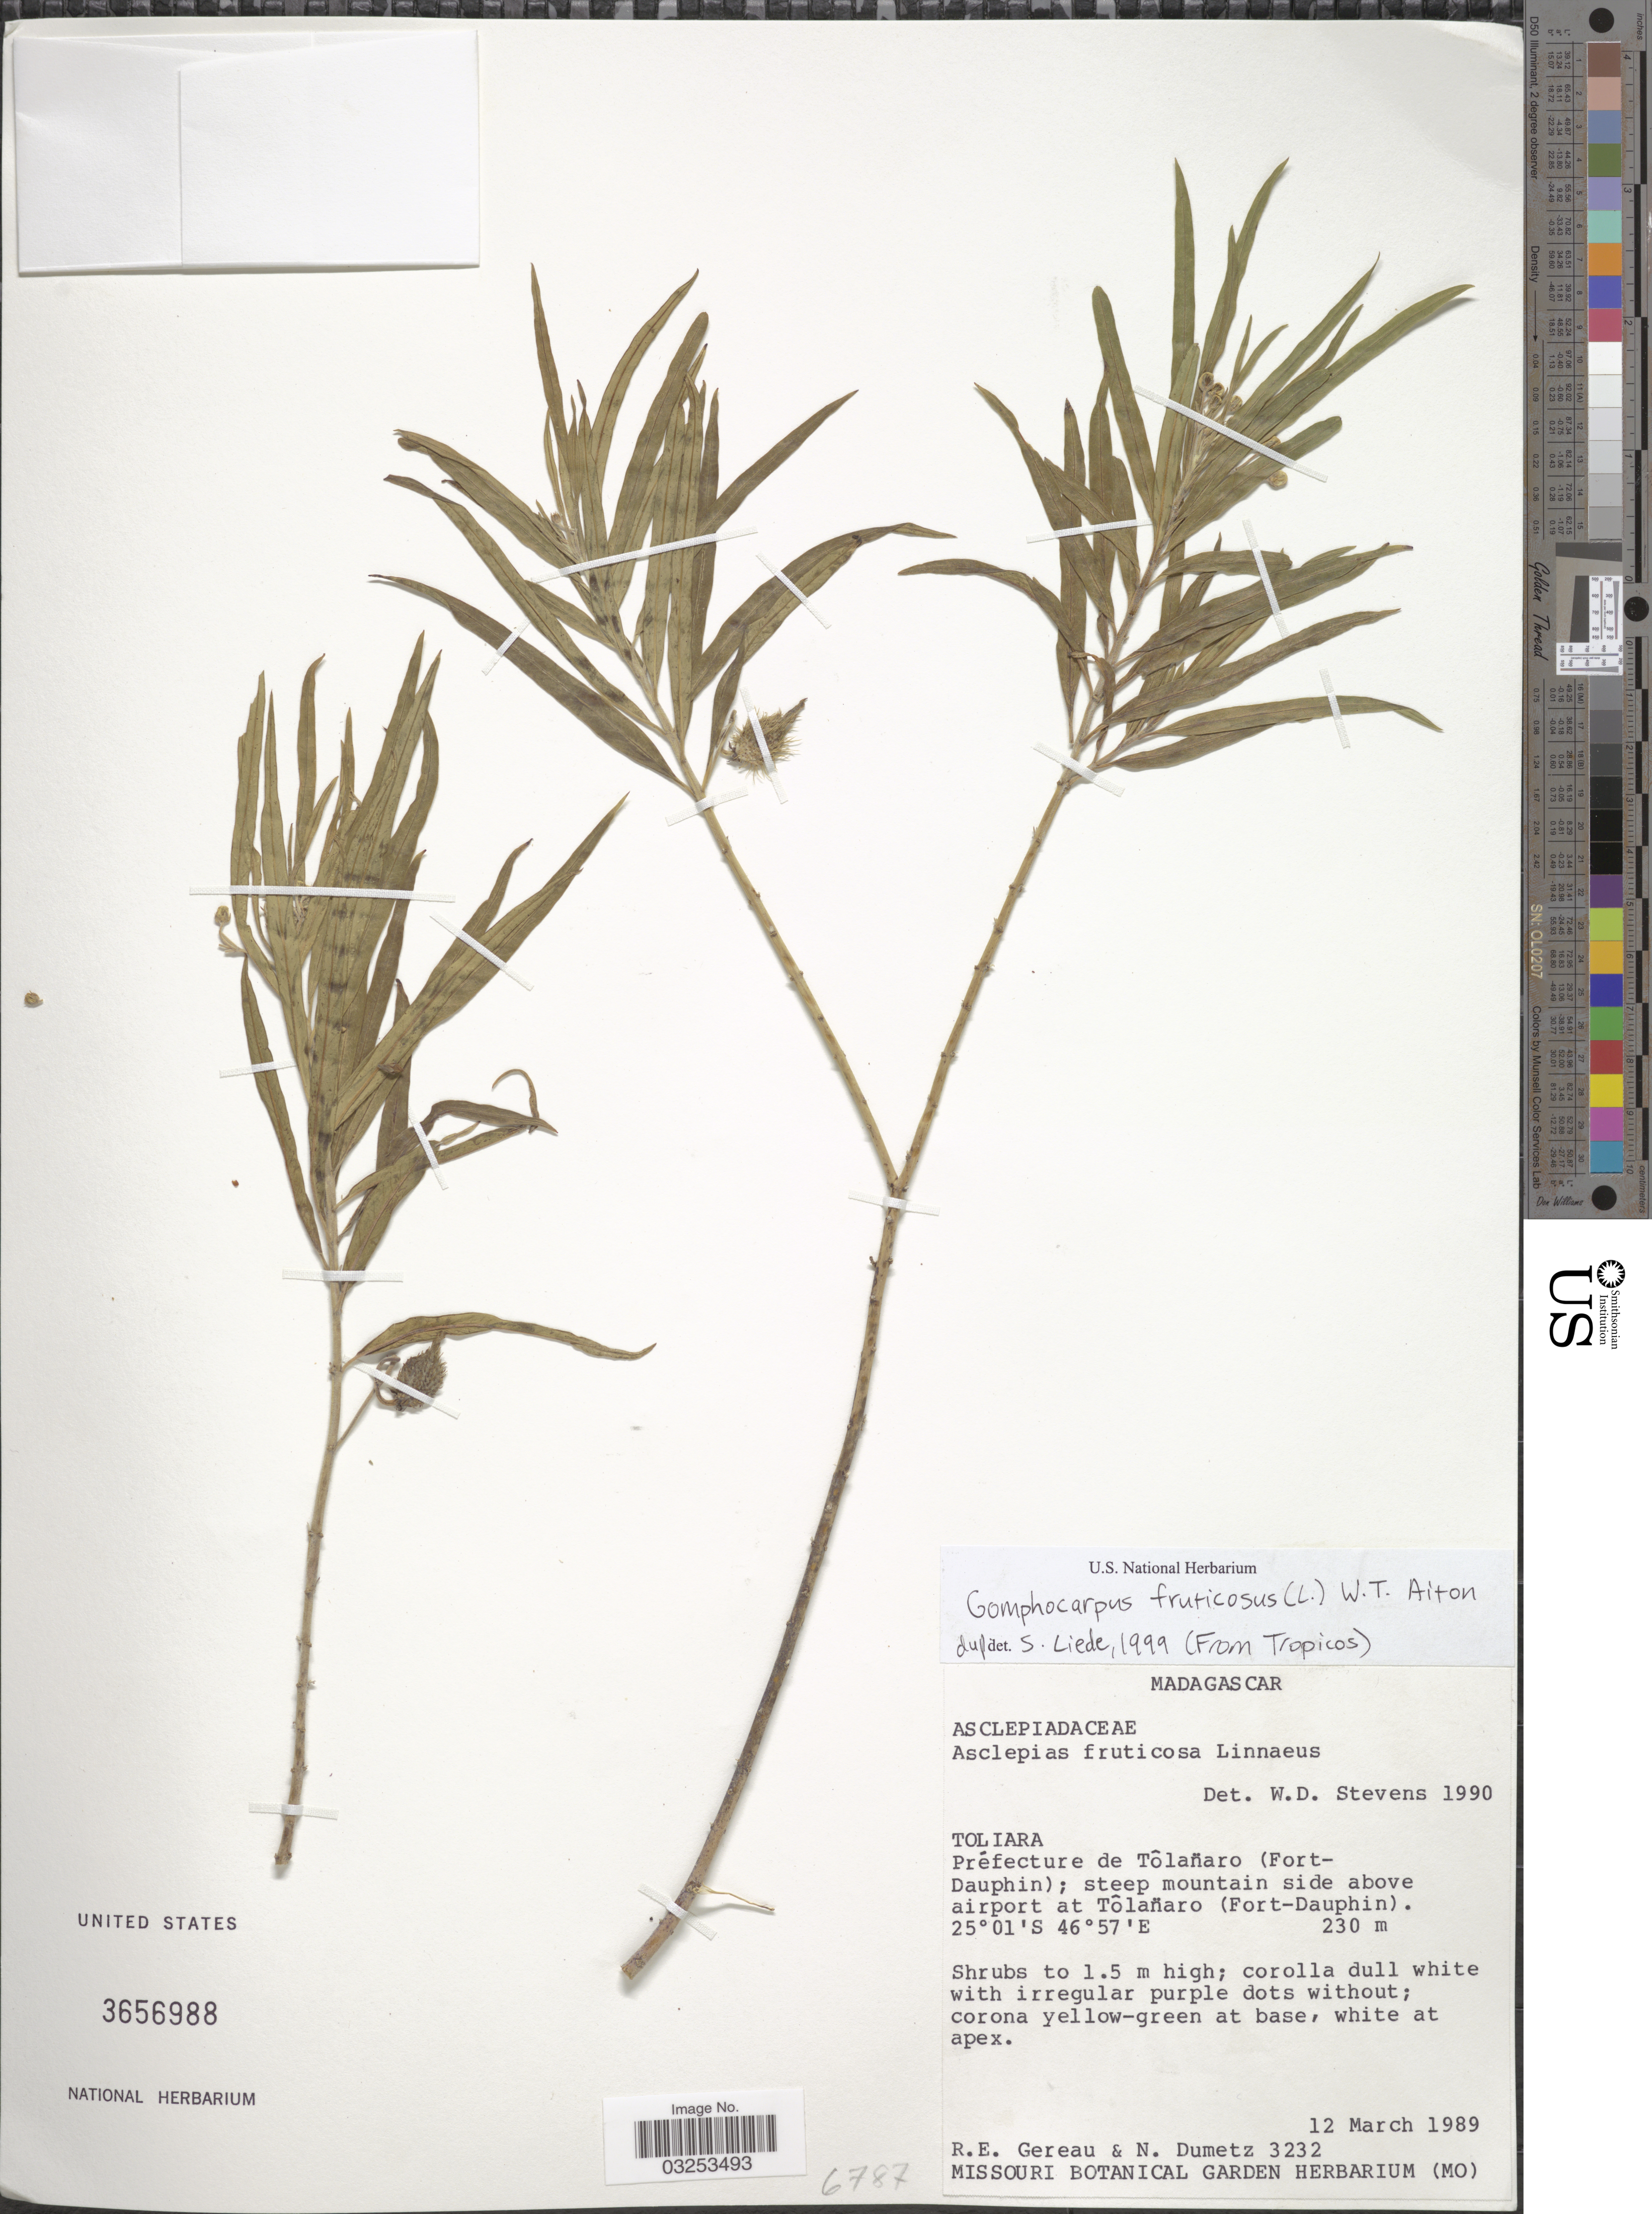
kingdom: Plantae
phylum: Tracheophyta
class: Magnoliopsida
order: Gentianales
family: Apocynaceae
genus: Gomphocarpus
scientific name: Gomphocarpus fruticosus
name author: (L.) W.T. Aiton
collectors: R. Gereau & N. Dumetz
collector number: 3232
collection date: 1989-03-12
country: Madagascar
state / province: Anosy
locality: Préfecture de Tôlanaro (Fort Dauphin); steep mountain side above airport at Tôlanaro (Fort Dauphin).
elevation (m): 230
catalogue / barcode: US 3656988